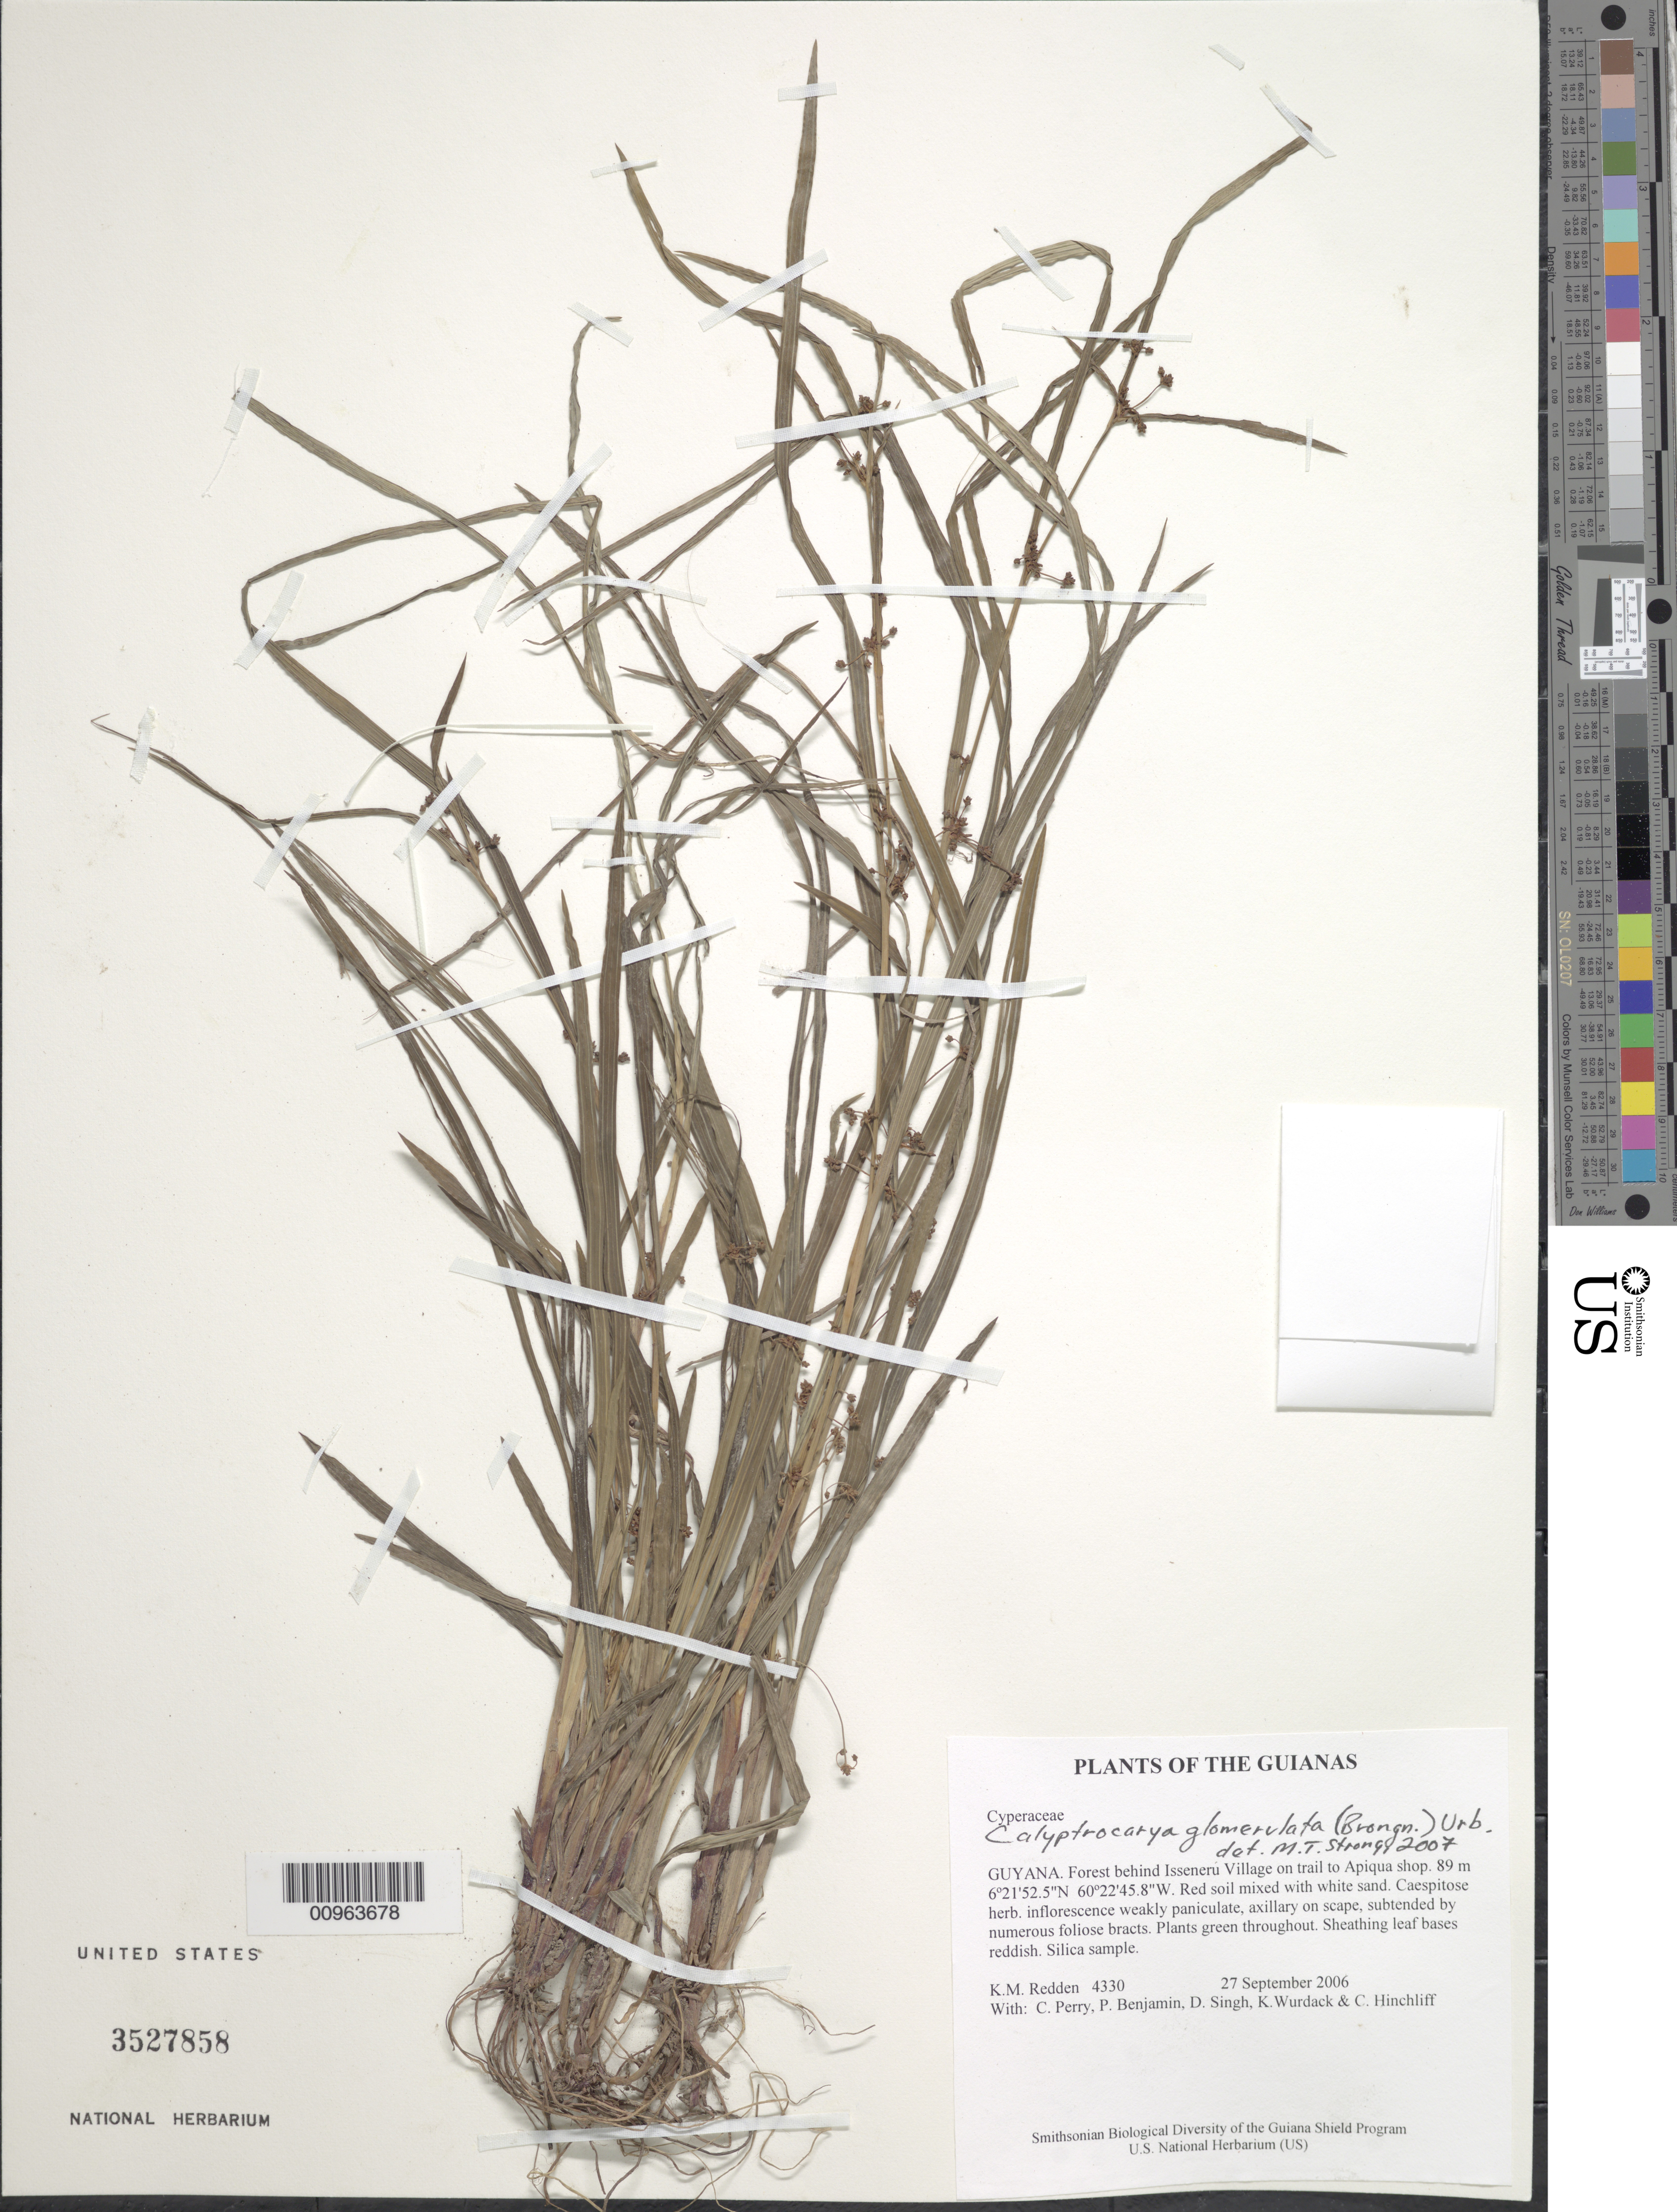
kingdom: Plantae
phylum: Tracheophyta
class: Liliopsida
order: Poales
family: Cyperaceae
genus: Calyptrocarya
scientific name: Calyptrocarya glomerulata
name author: (Brongn.) Urb.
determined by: Strong, M. T., (US), Smithsonian Institution - National Museum of Natural History (UNITED STATES)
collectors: K. M. Redden, C. Perry, P. Benjamin, D. Singh, K. Wurdack & C. E. Hinchliff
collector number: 4330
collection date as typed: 27 September 2006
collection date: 2006-09-27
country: Guyana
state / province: Cuyuni-Mazaruni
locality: Forest behind Isseneru Village on trail to Apiqua shop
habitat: Red soil mixed with white sand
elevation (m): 89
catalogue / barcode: US 3527858